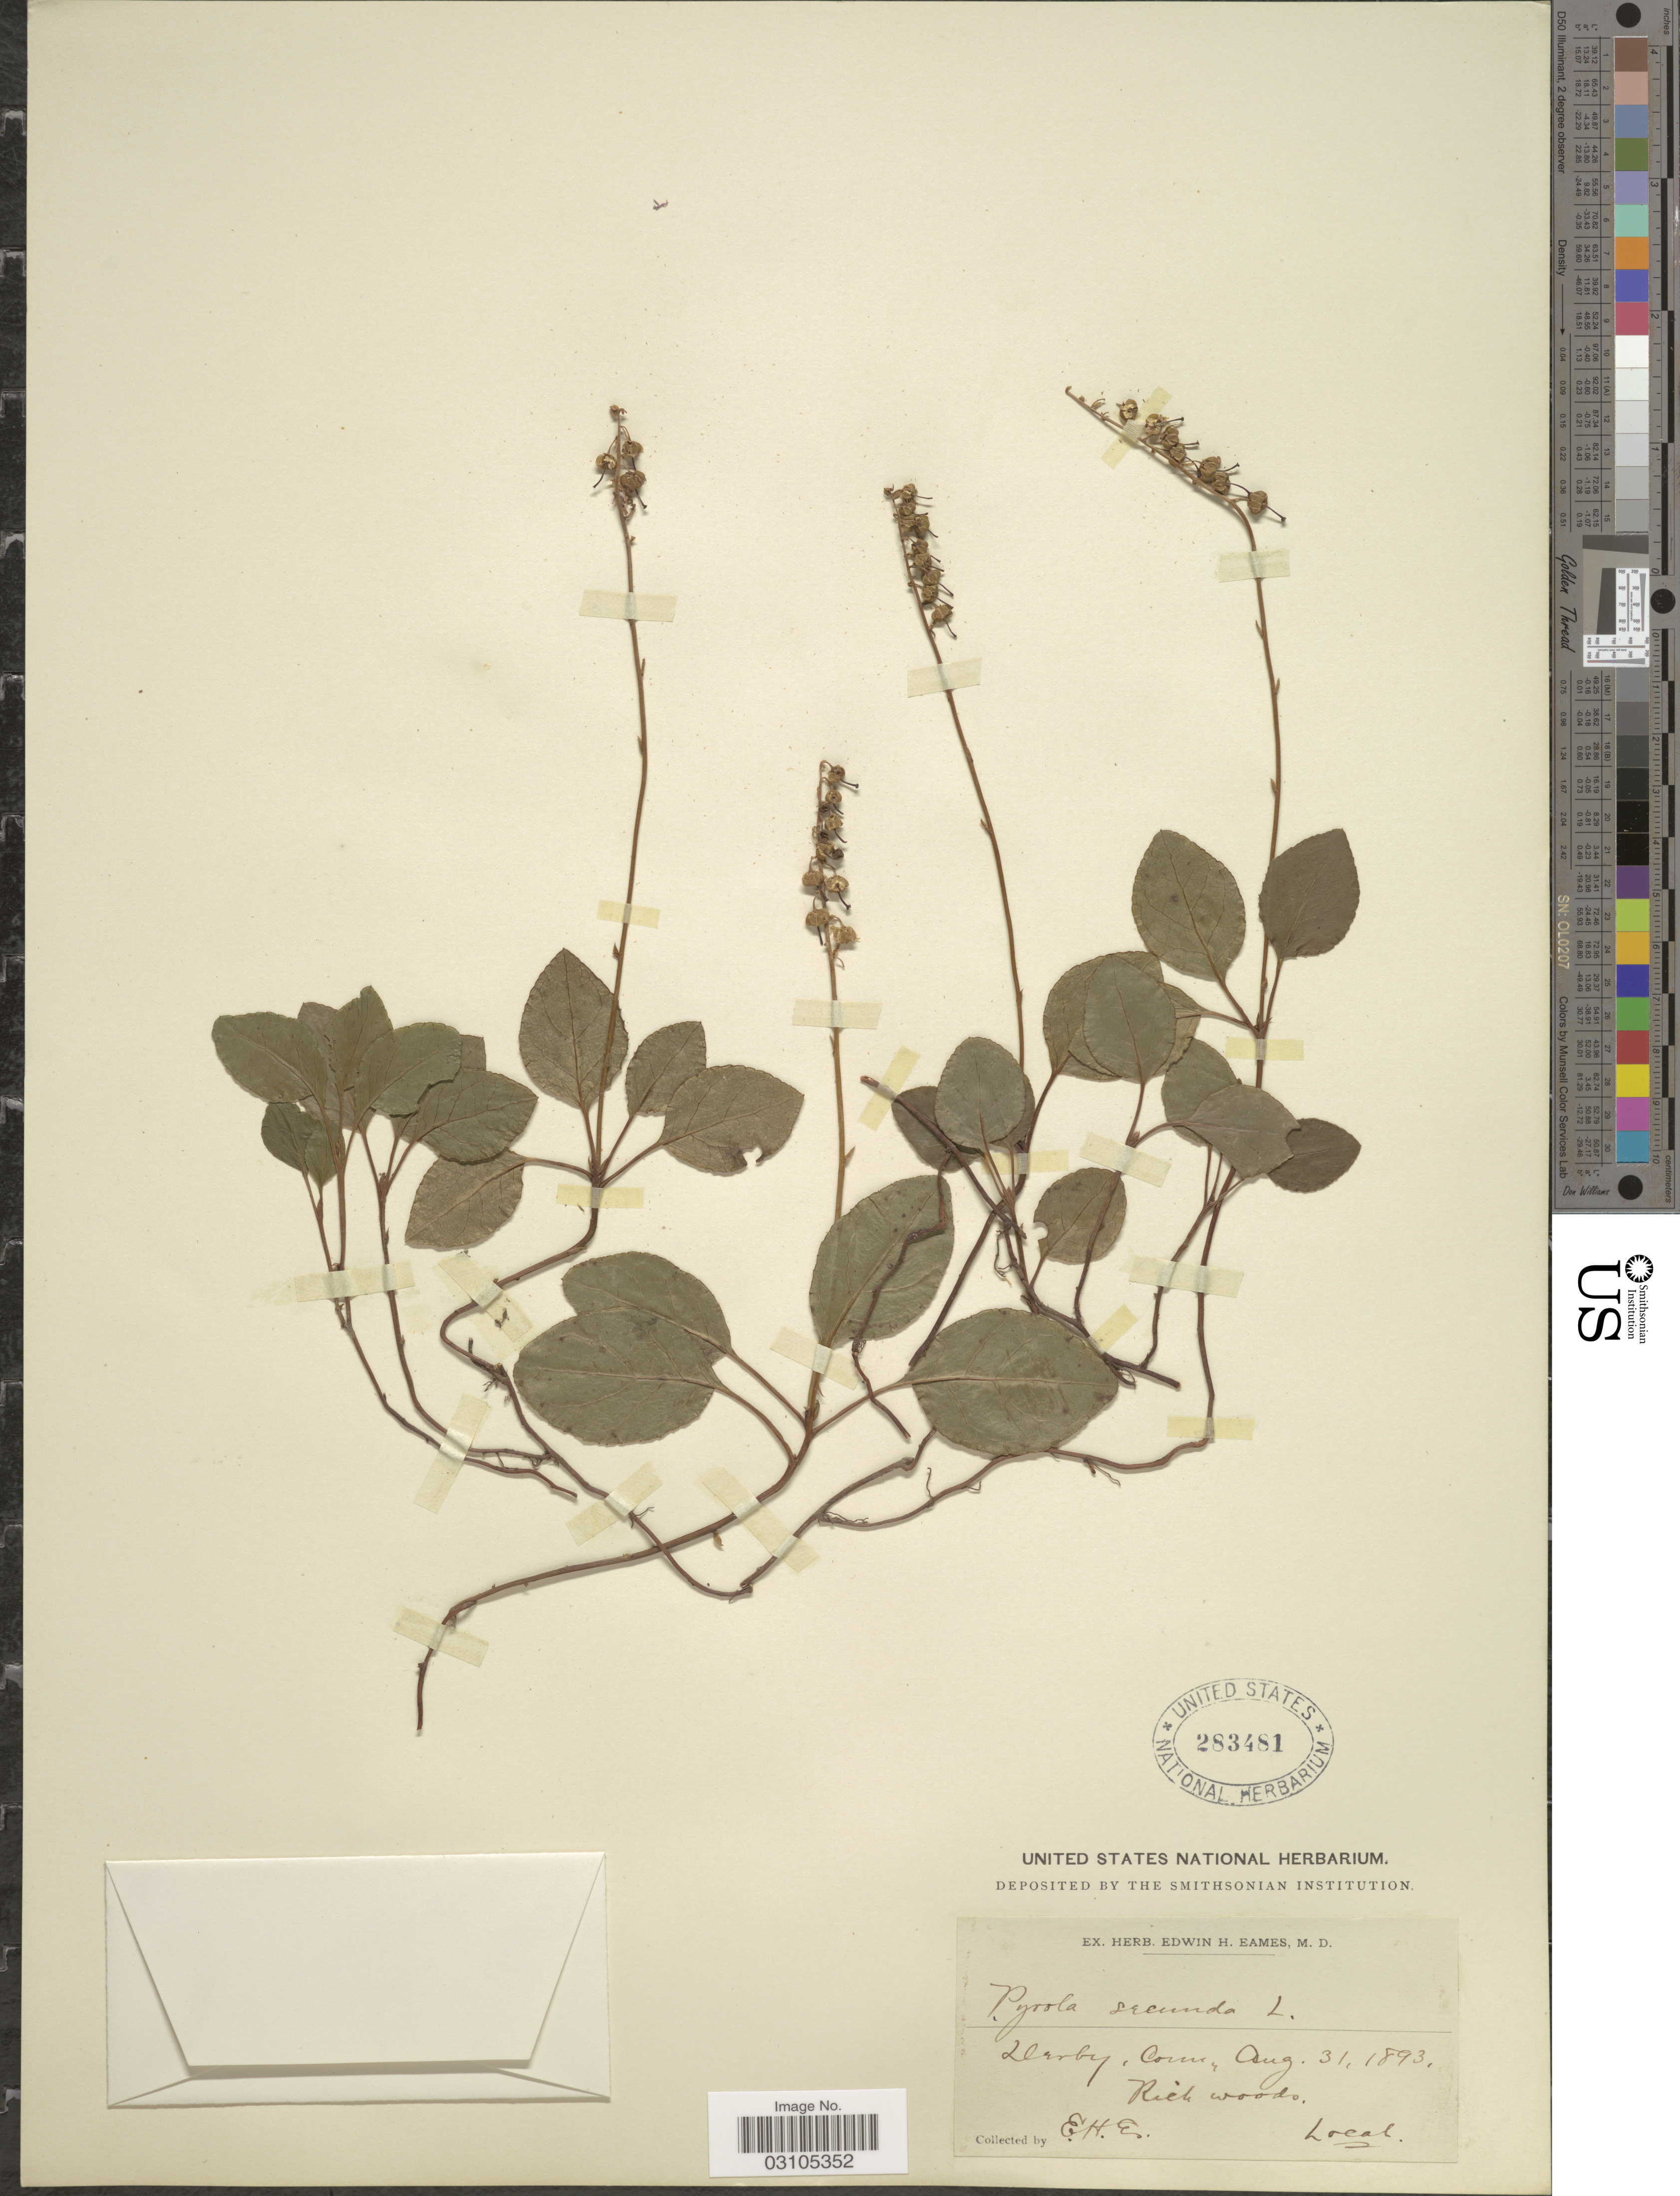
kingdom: Plantae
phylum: Tracheophyta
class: Magnoliopsida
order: Ericales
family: Ericaceae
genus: Orthilia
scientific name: Orthilia secunda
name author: (L.) House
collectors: E. H. Eames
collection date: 1893-08-31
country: United States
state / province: Connecticut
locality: Derby.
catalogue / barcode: US 283481